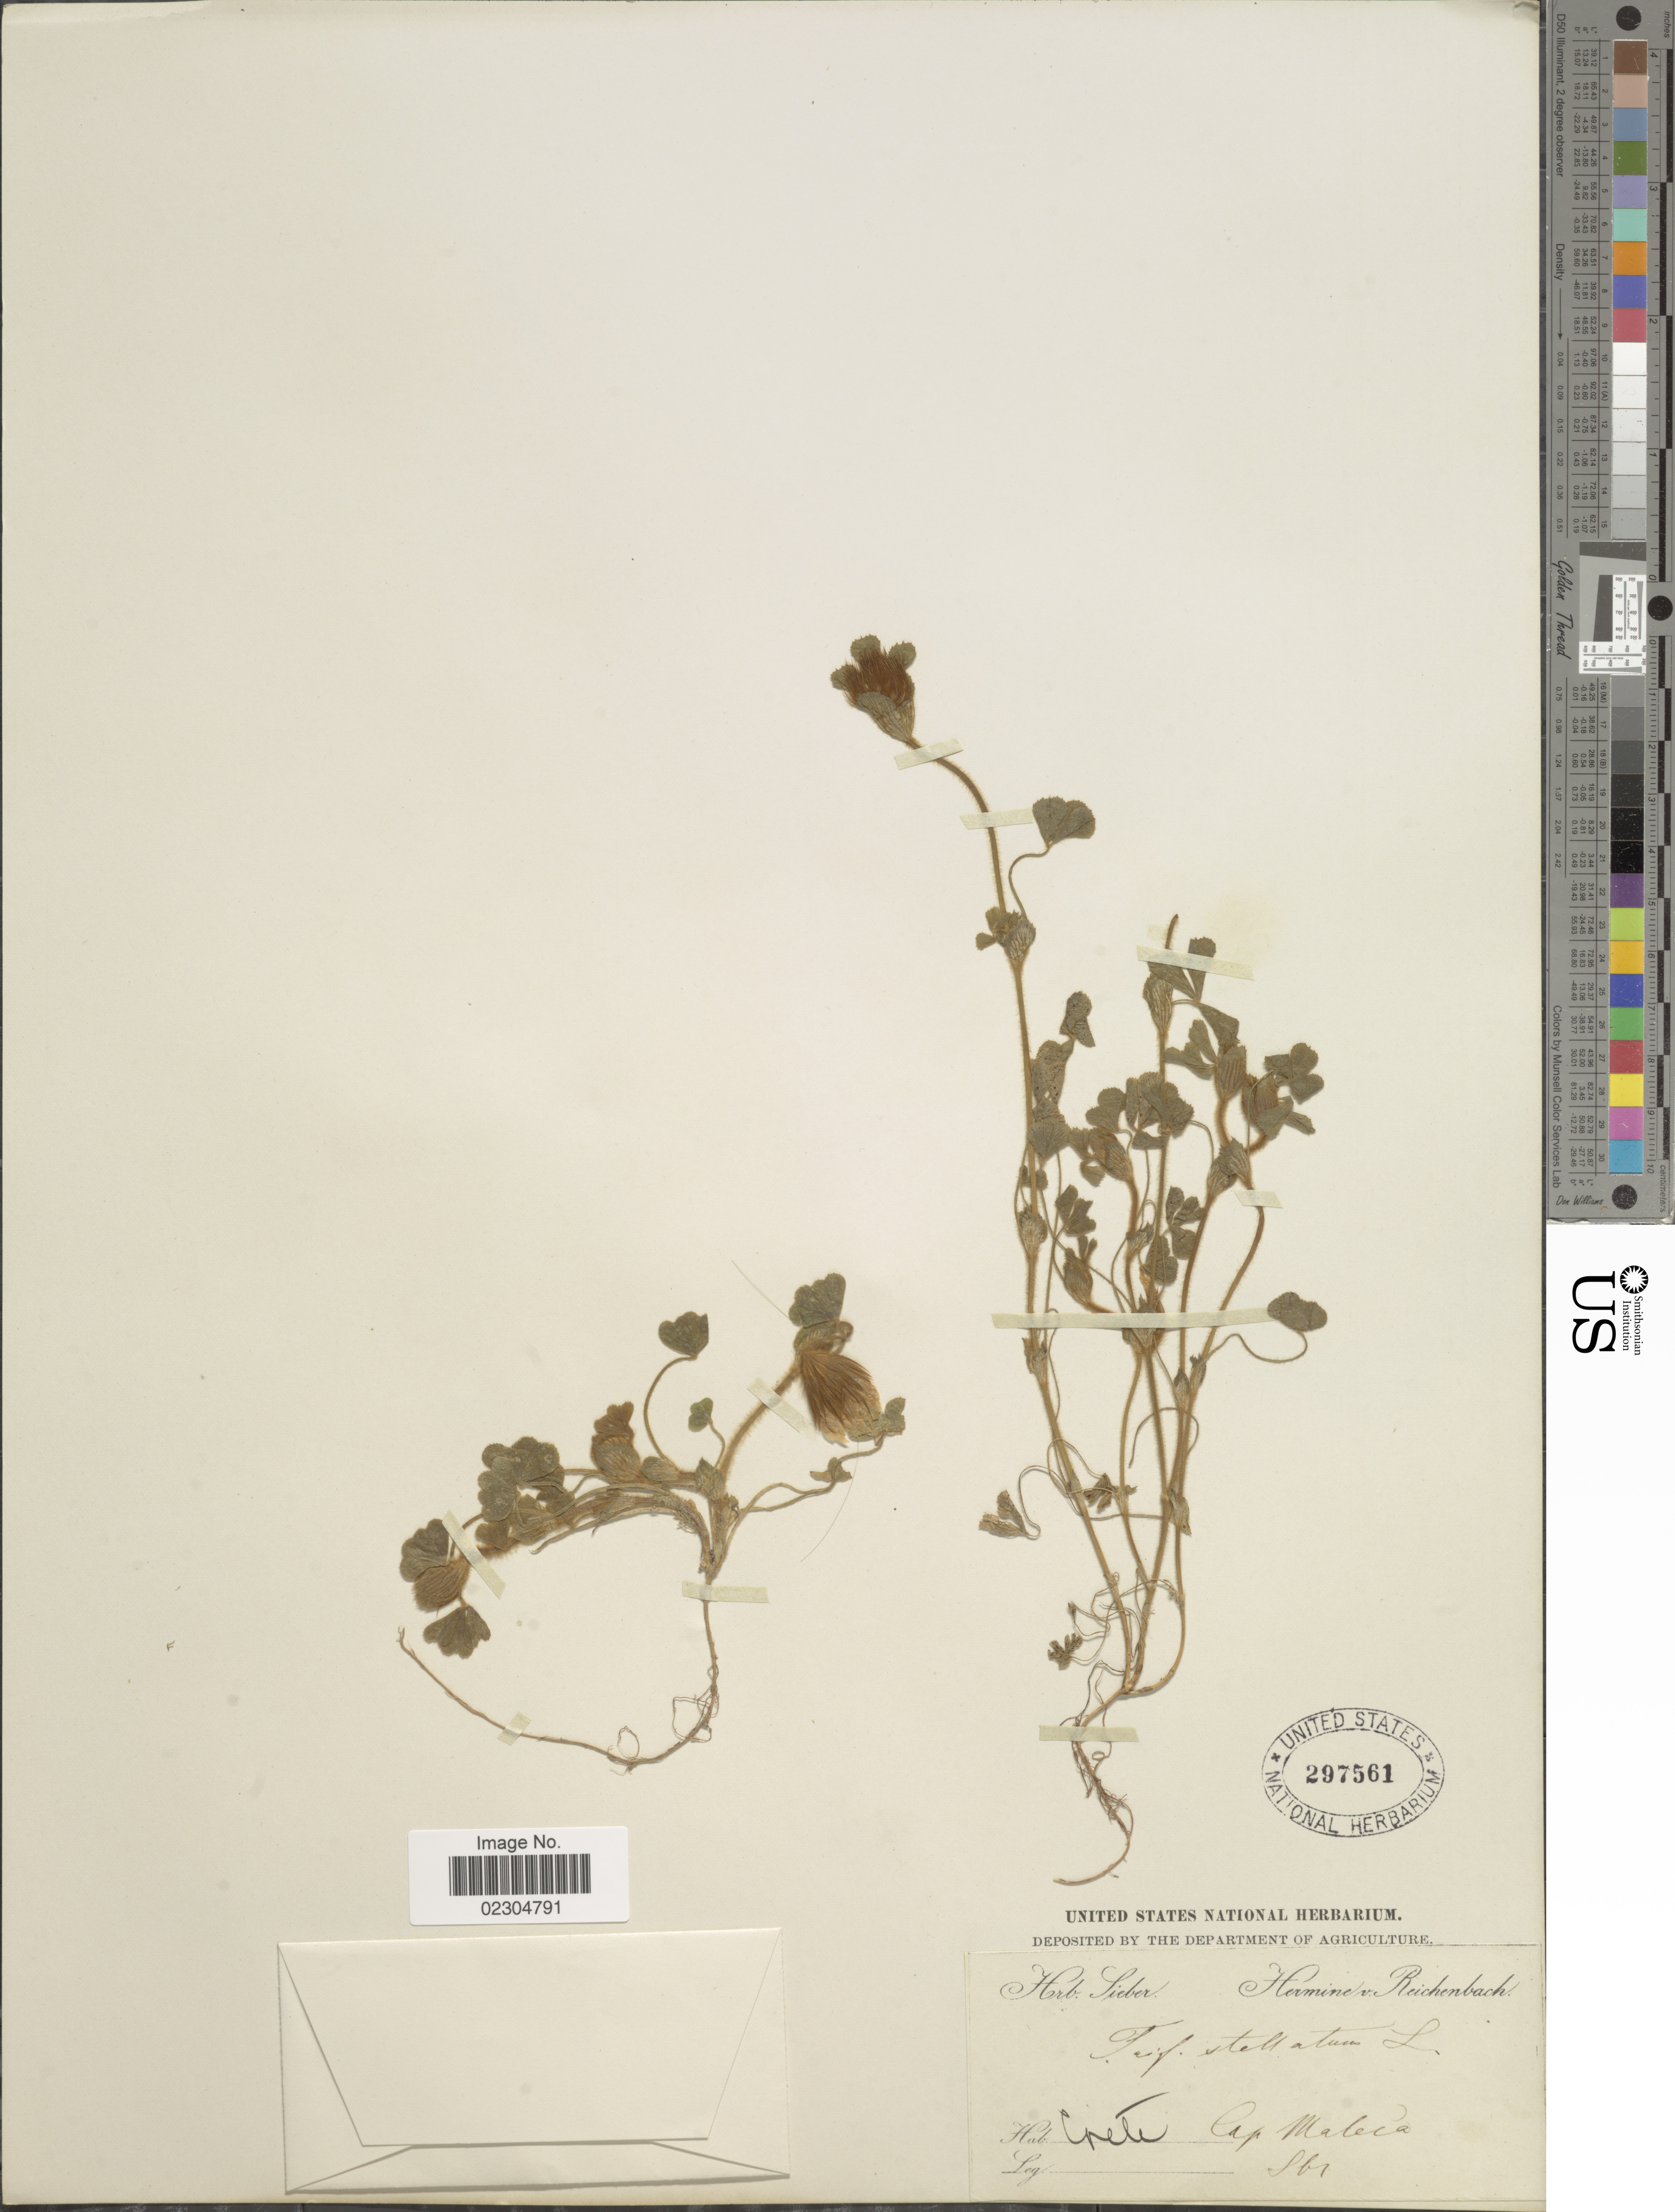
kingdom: Plantae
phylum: Tracheophyta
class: Magnoliopsida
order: Fabales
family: Fabaceae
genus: Trifolium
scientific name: Trifolium stellatum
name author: L.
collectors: -- Sieber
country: Greece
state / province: Crete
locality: Cap Maleca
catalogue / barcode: US 297561